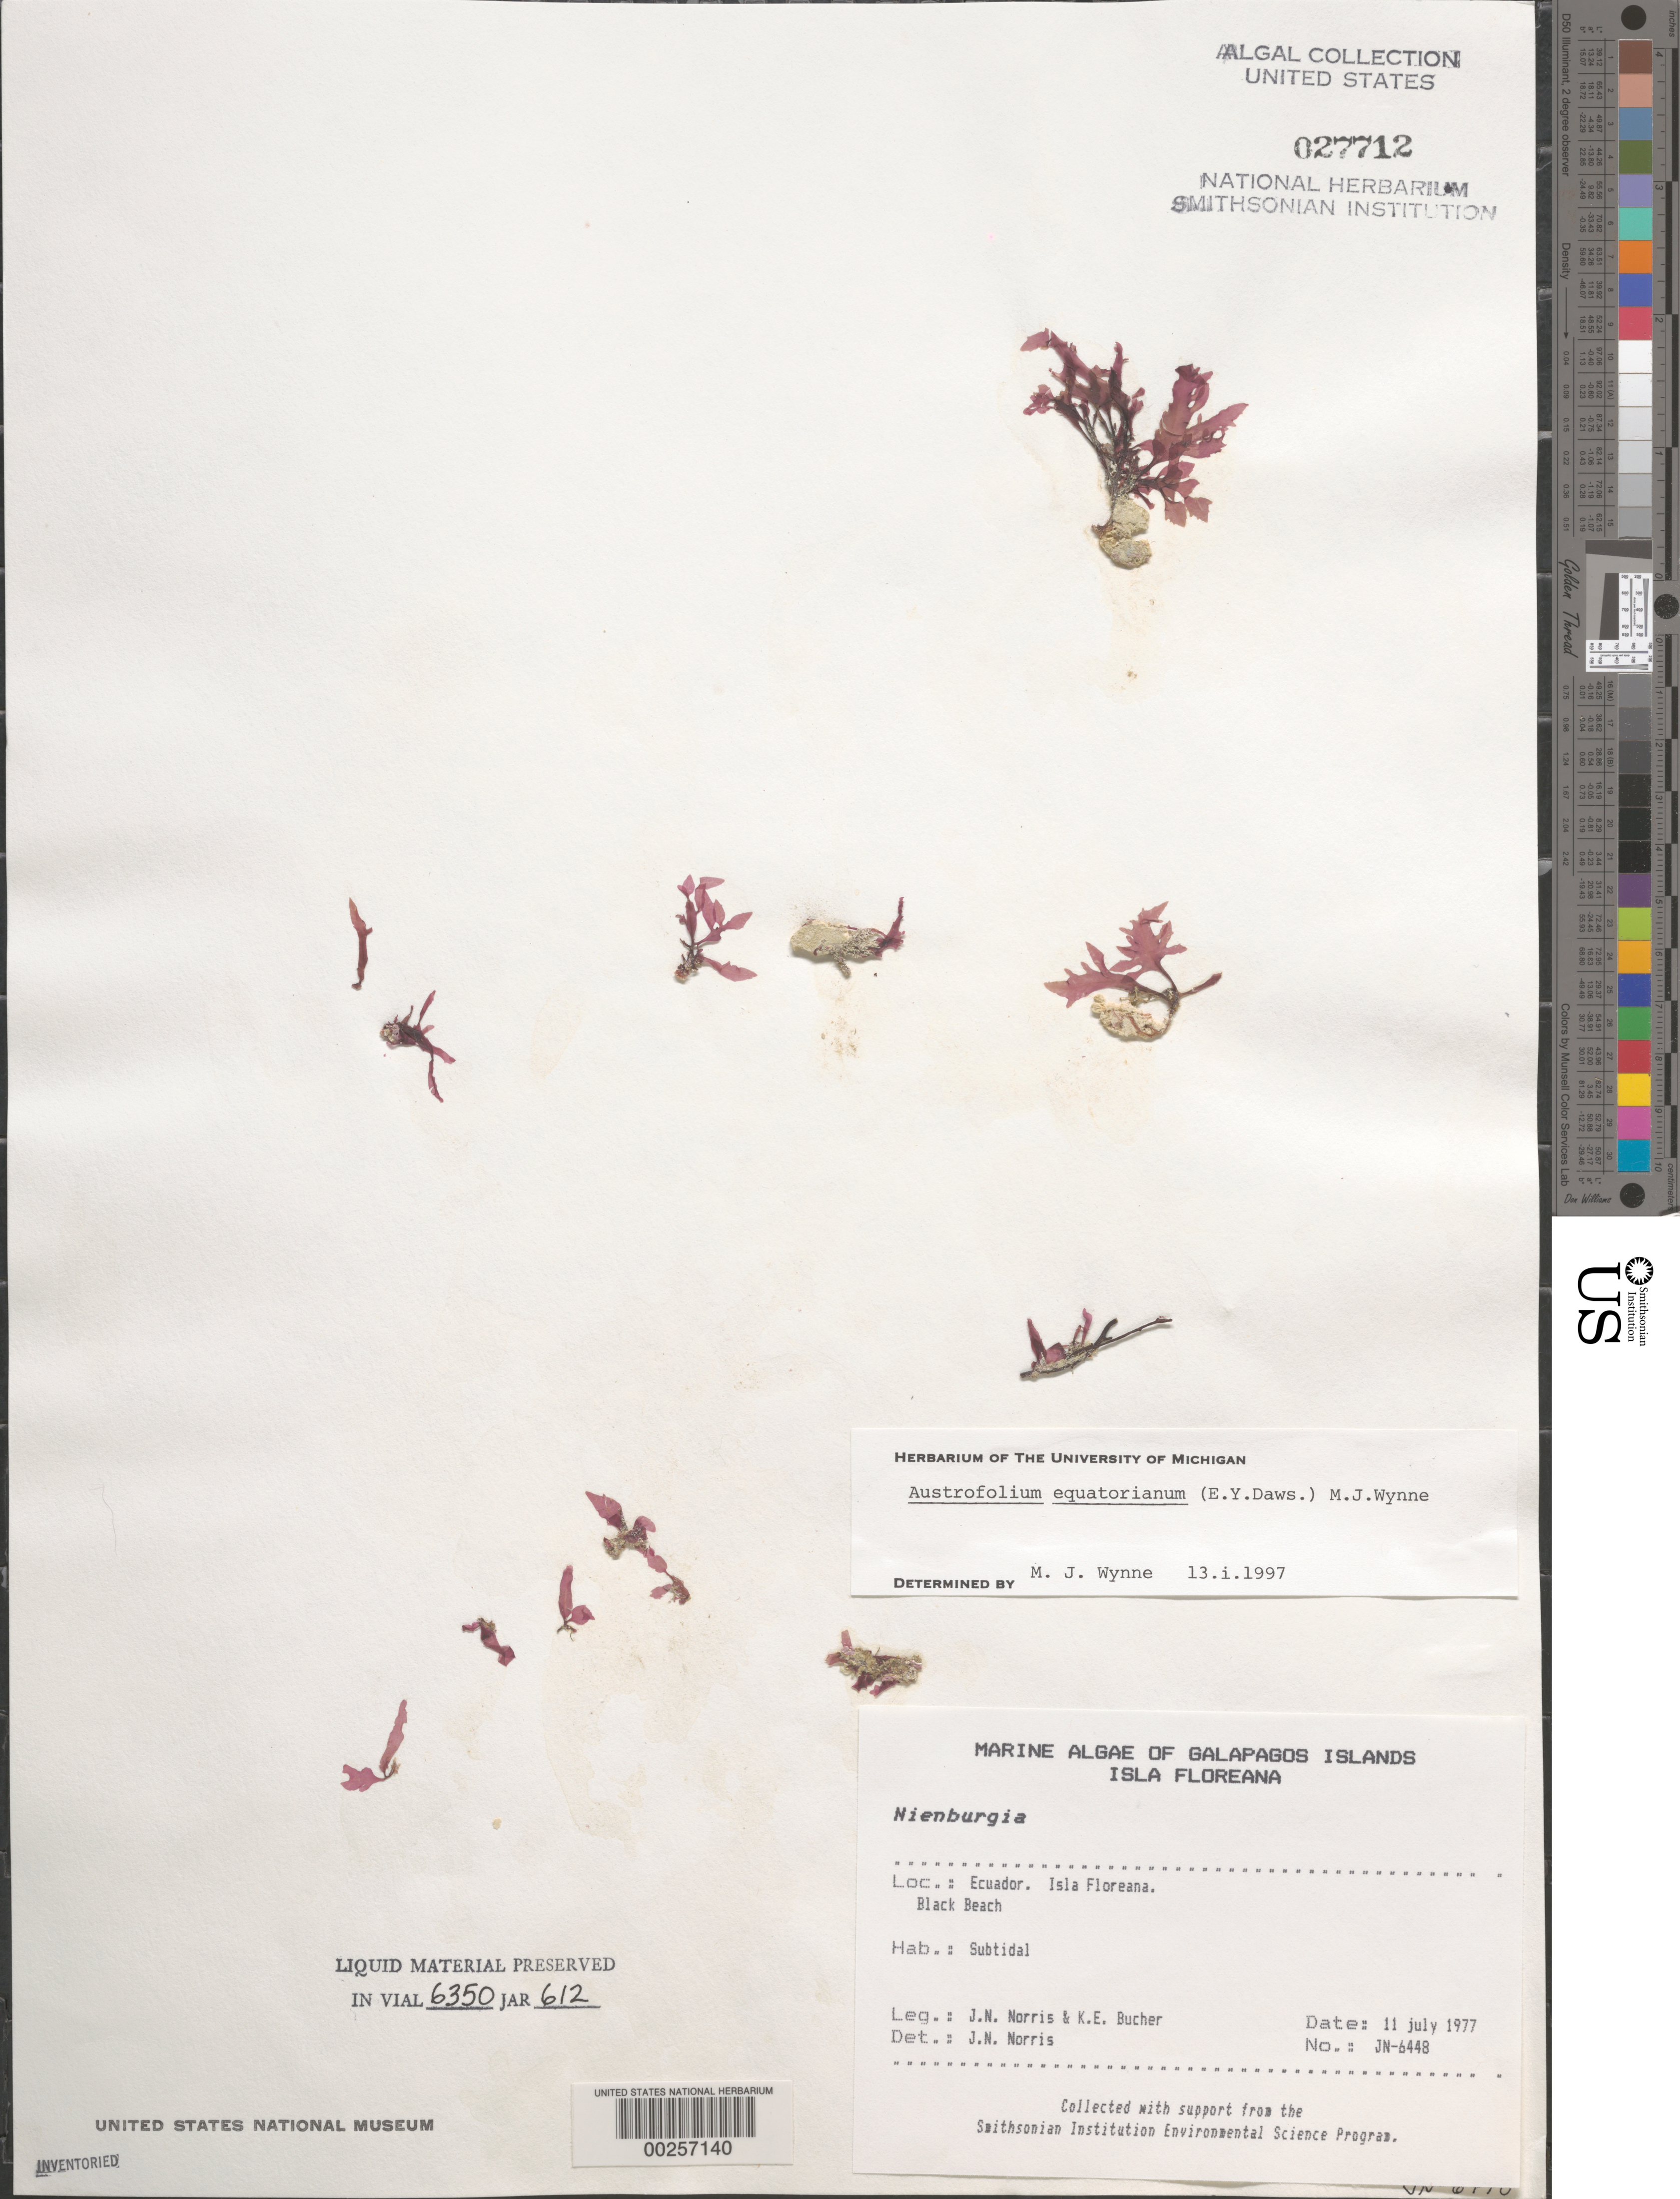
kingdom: Plantae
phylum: Rhodophyta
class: Florideophyceae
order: Ceramiales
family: Delesseriaceae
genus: Austrofolium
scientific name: Austrofolium equatorianum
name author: (E.Y. Dawson) M.J. Wynne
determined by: Wynne, M. J.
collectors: J. N. Norris & K. E. Bucher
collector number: JN-6448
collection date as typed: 11 Jul 1977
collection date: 1977-07-11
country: Ecuador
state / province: Colón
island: Floreana [Charles, Santa Maria]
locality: Black Beach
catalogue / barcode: US 27712